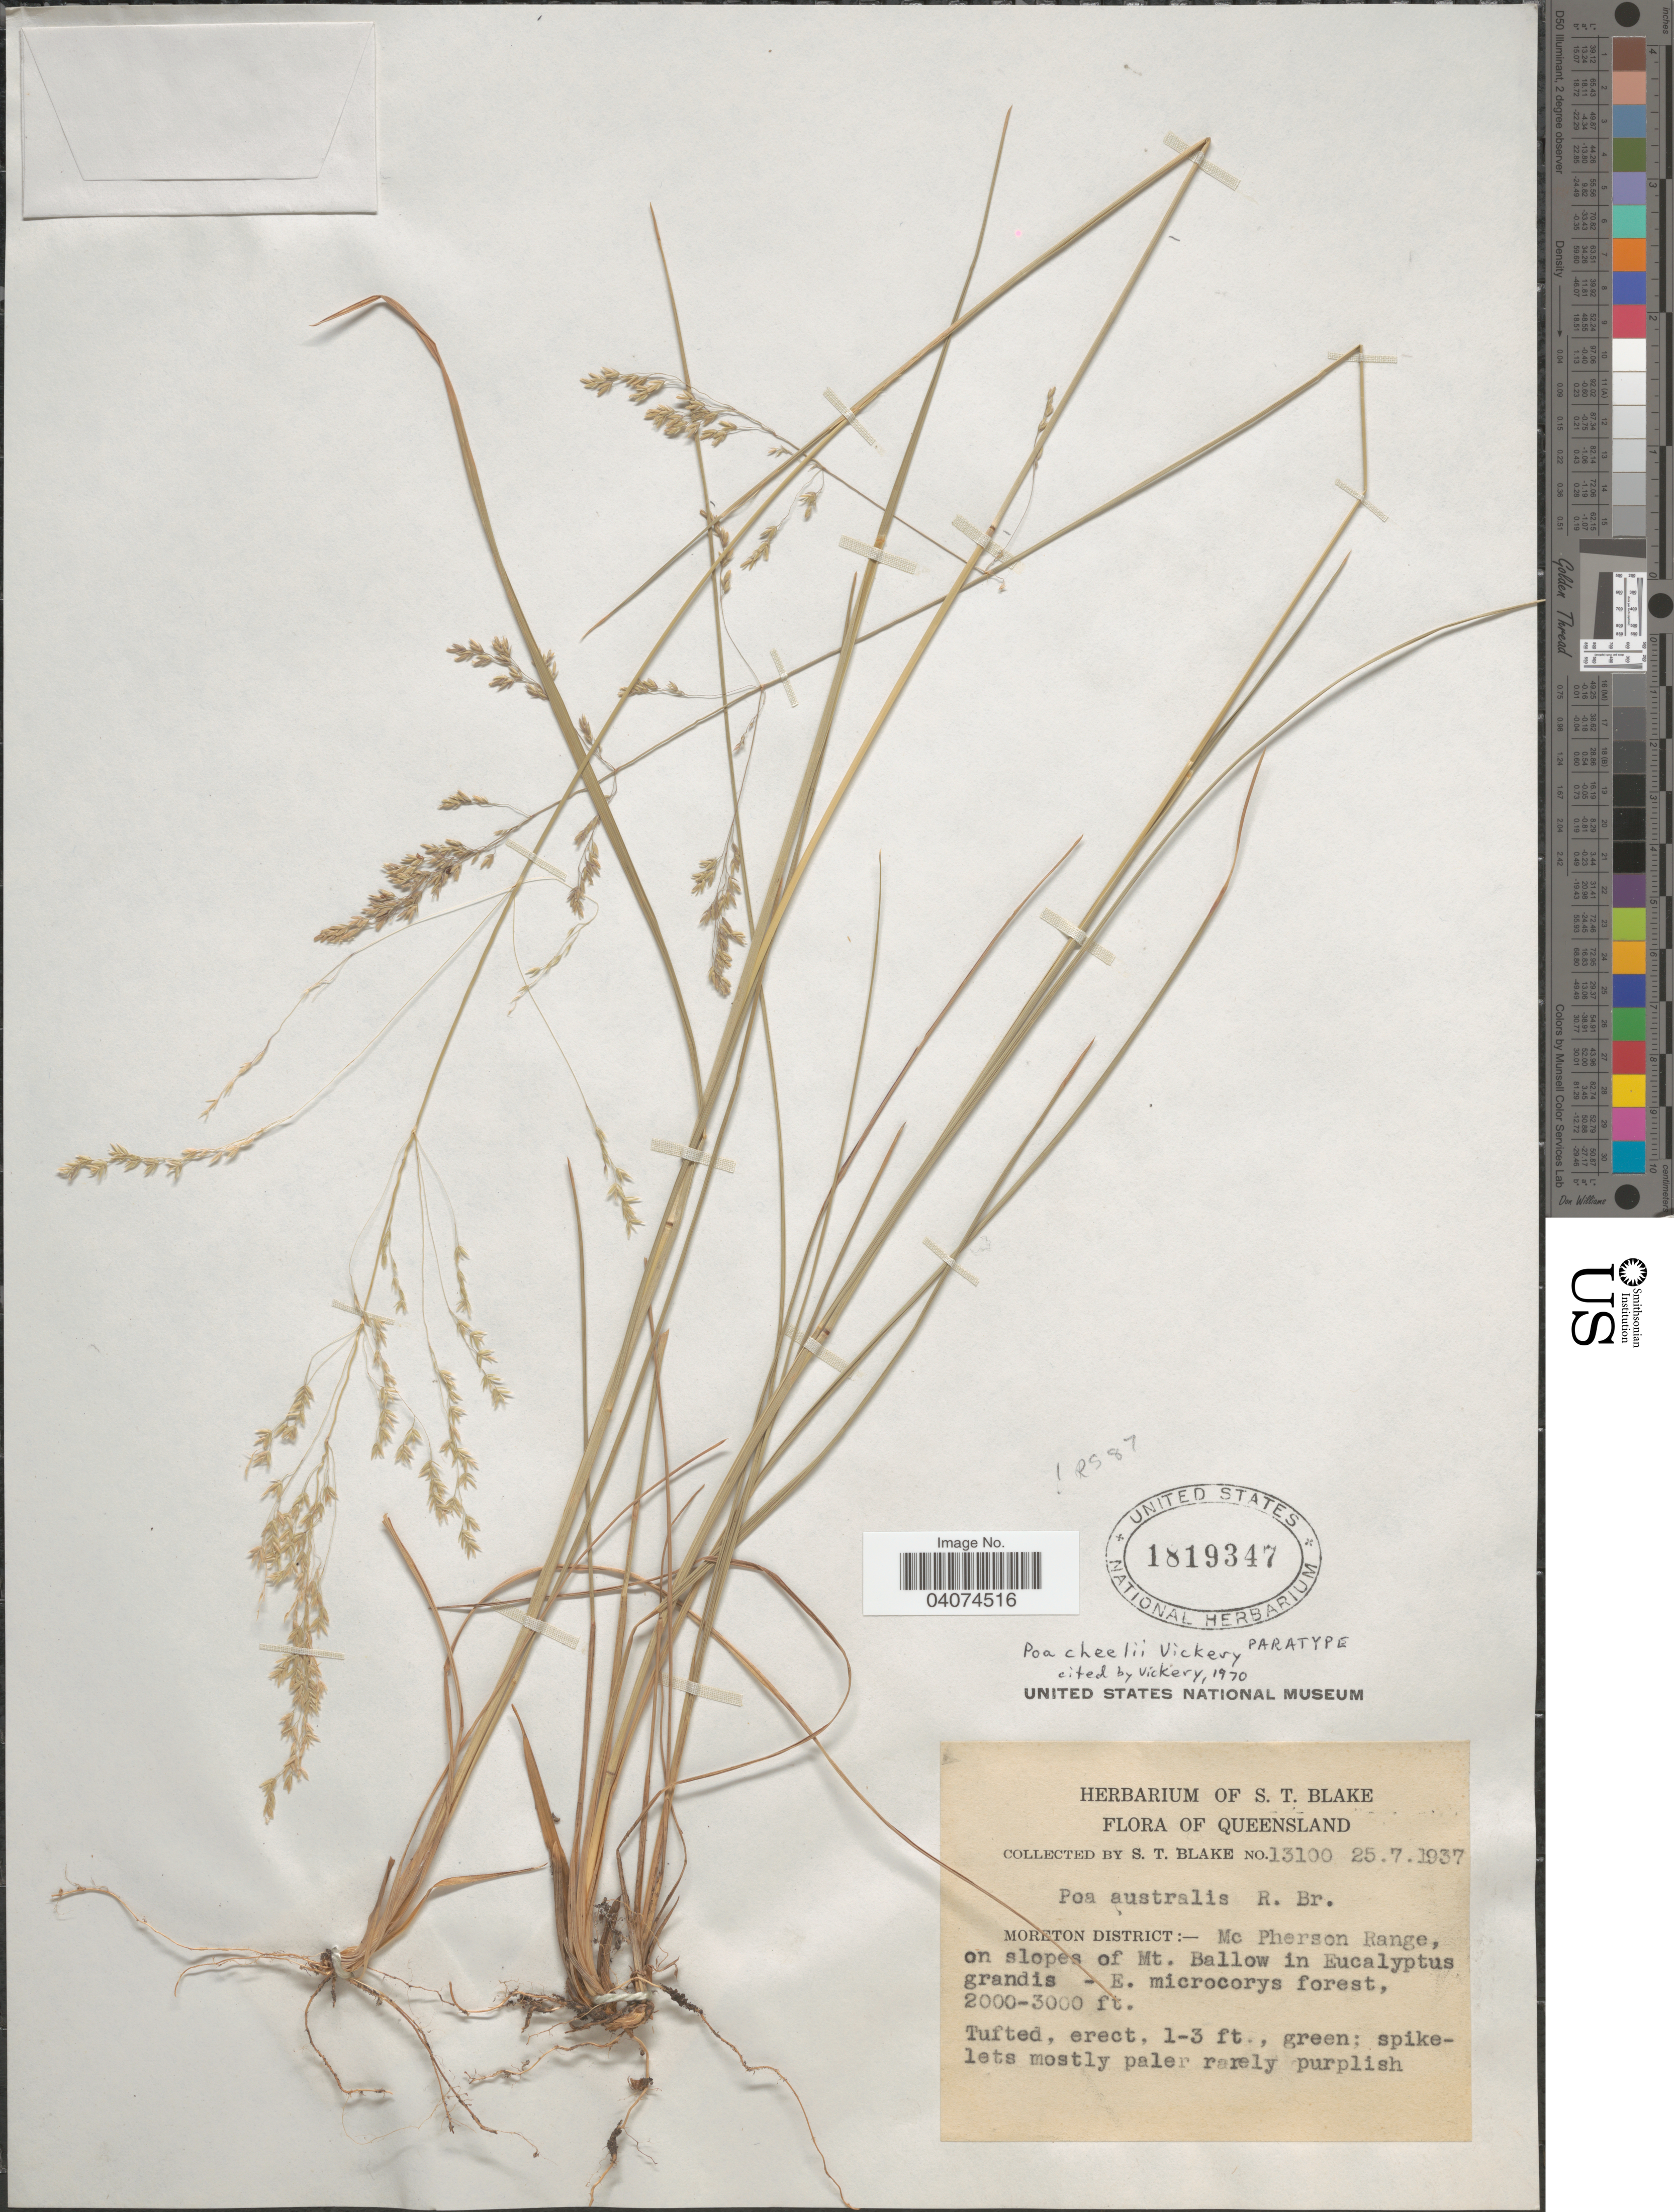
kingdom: Plantae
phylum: Tracheophyta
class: Liliopsida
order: Poales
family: Poaceae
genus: Poa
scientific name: Poa cheelii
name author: Vickery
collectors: S. T. Blake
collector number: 13100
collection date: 1937-07-25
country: Australia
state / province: Queensland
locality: Moreton District:- Mc Pherson Range, on slopes of Mt. Ballow in Eucalyptus grandis - E. microcorys forest.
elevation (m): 610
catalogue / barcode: US 1819347